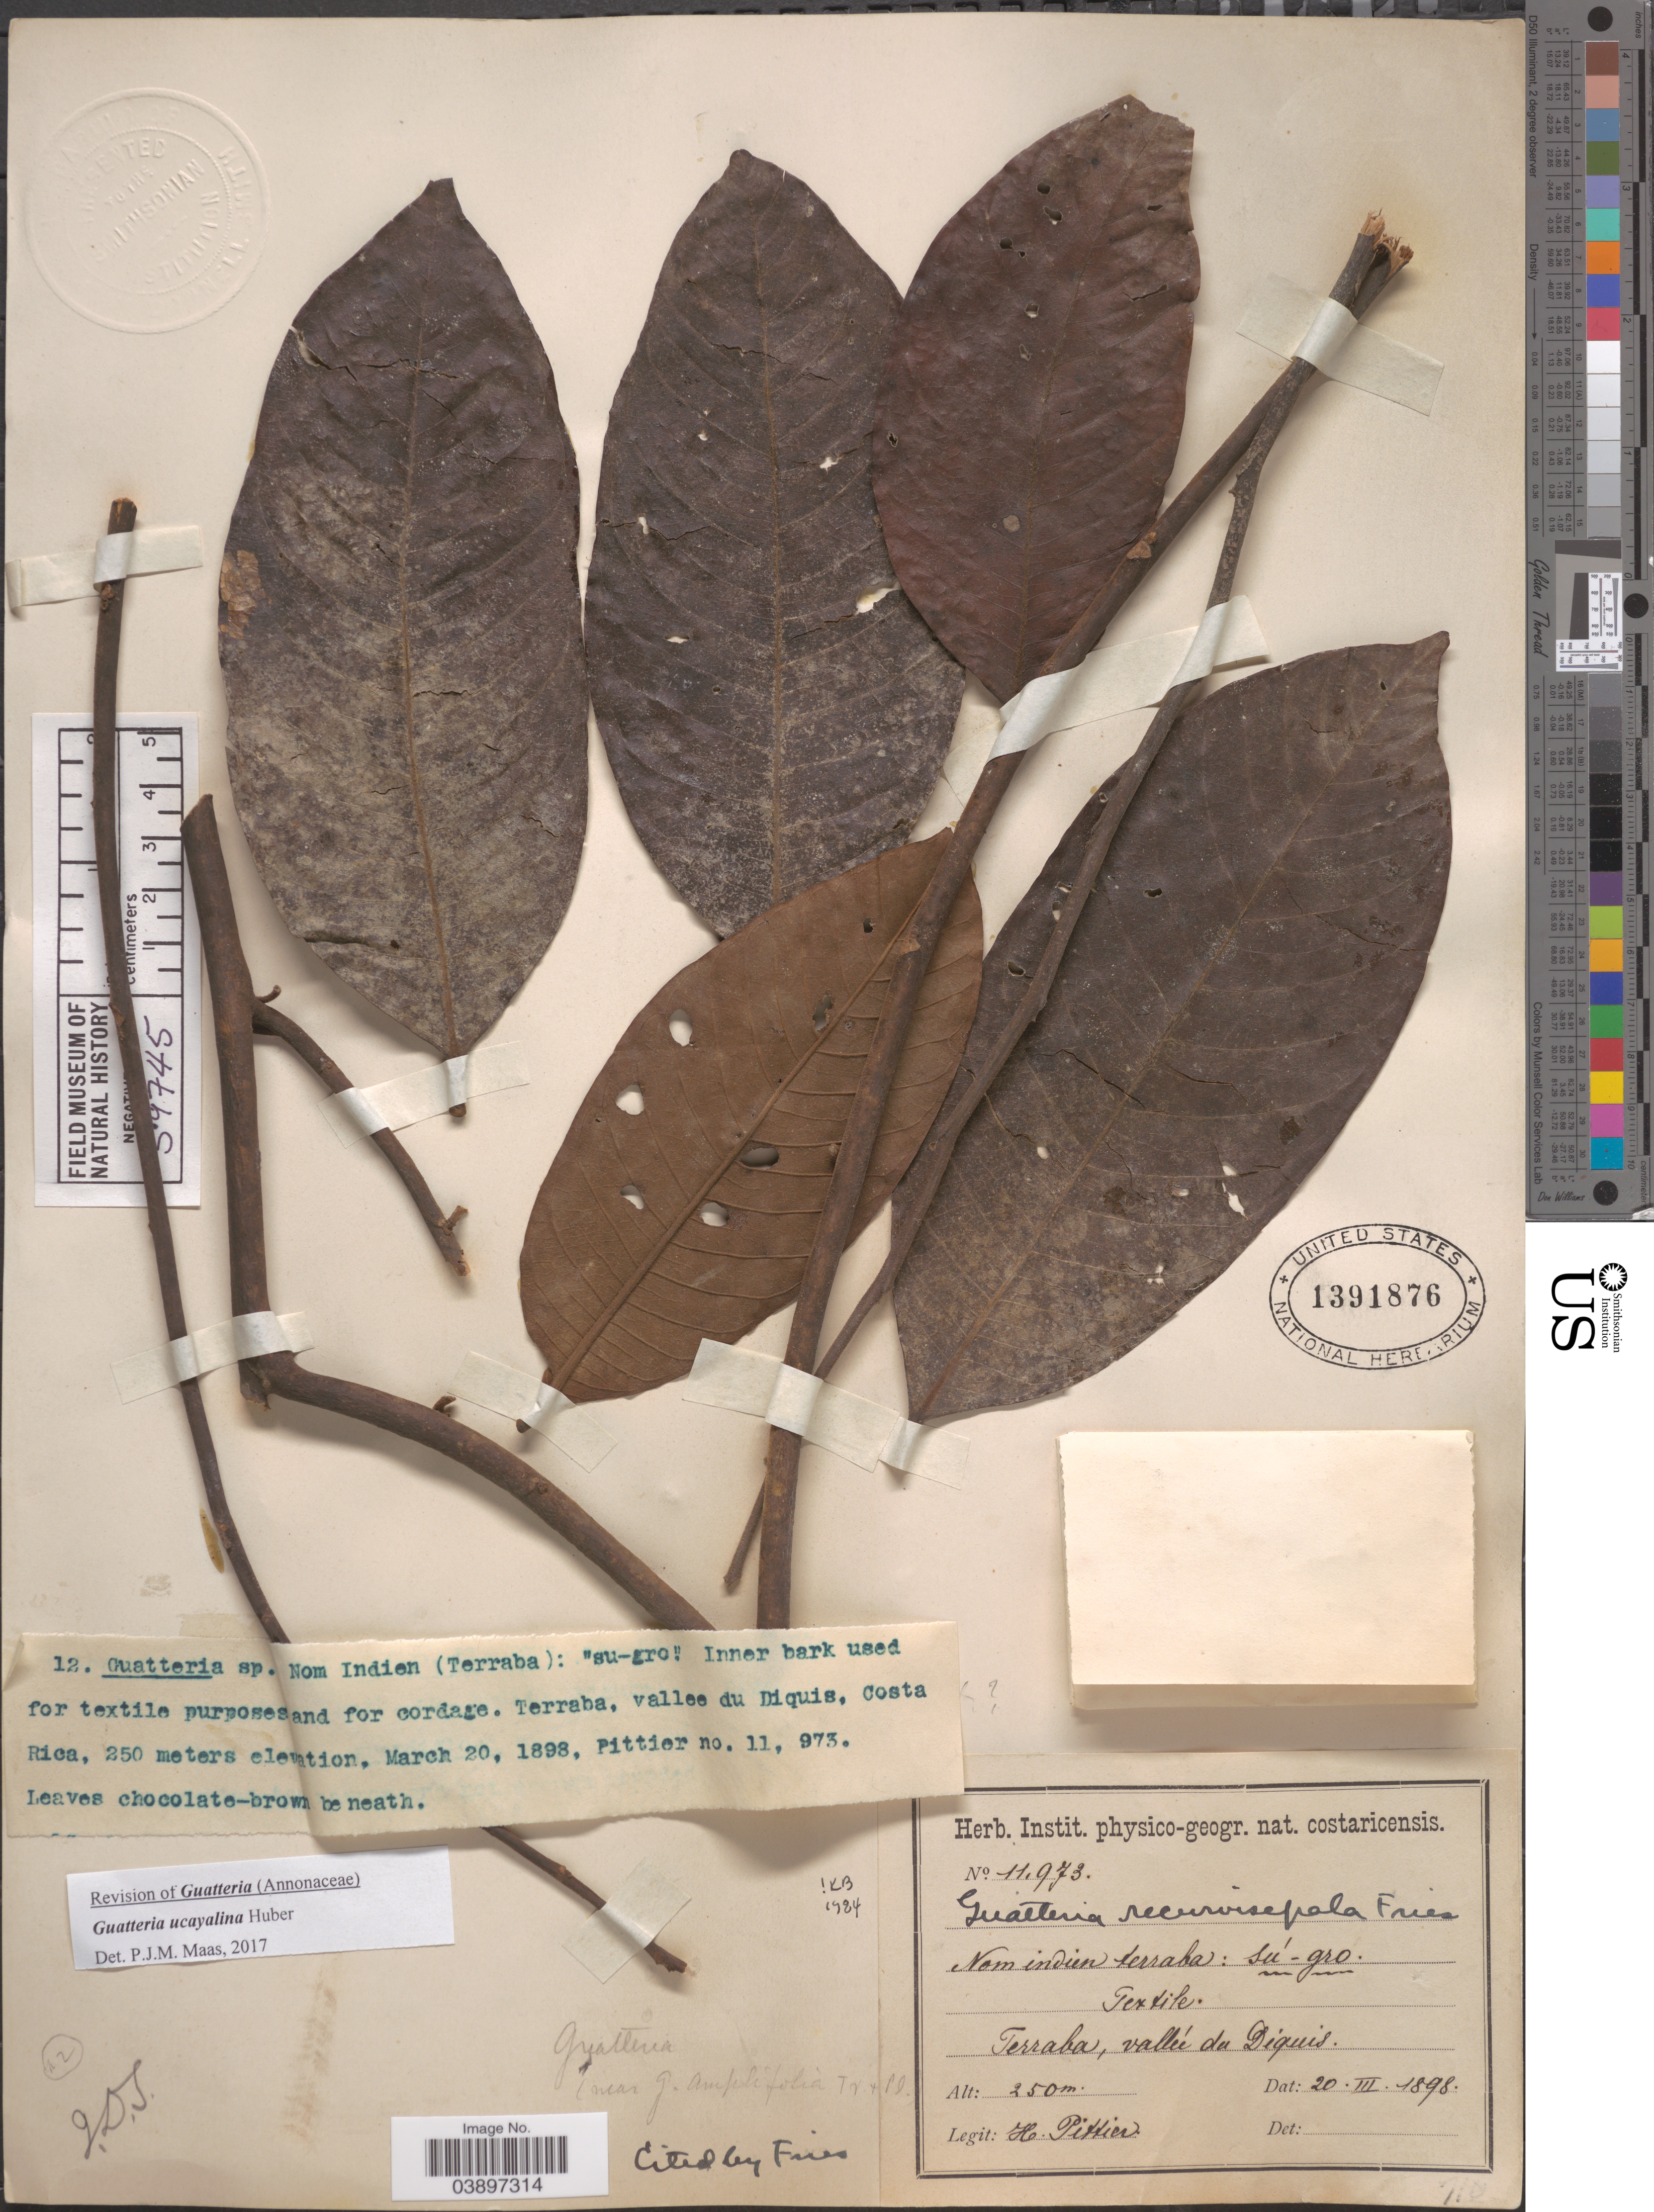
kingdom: Plantae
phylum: Tracheophyta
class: Magnoliopsida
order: Magnoliales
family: Annonaceae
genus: Guatteria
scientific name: Guatteria ucayalina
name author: Huber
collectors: H. F. Pittier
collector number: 11973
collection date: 1898-03-20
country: Costa Rica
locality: Terraba, valleé du Diquis.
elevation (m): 250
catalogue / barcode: US 1391876